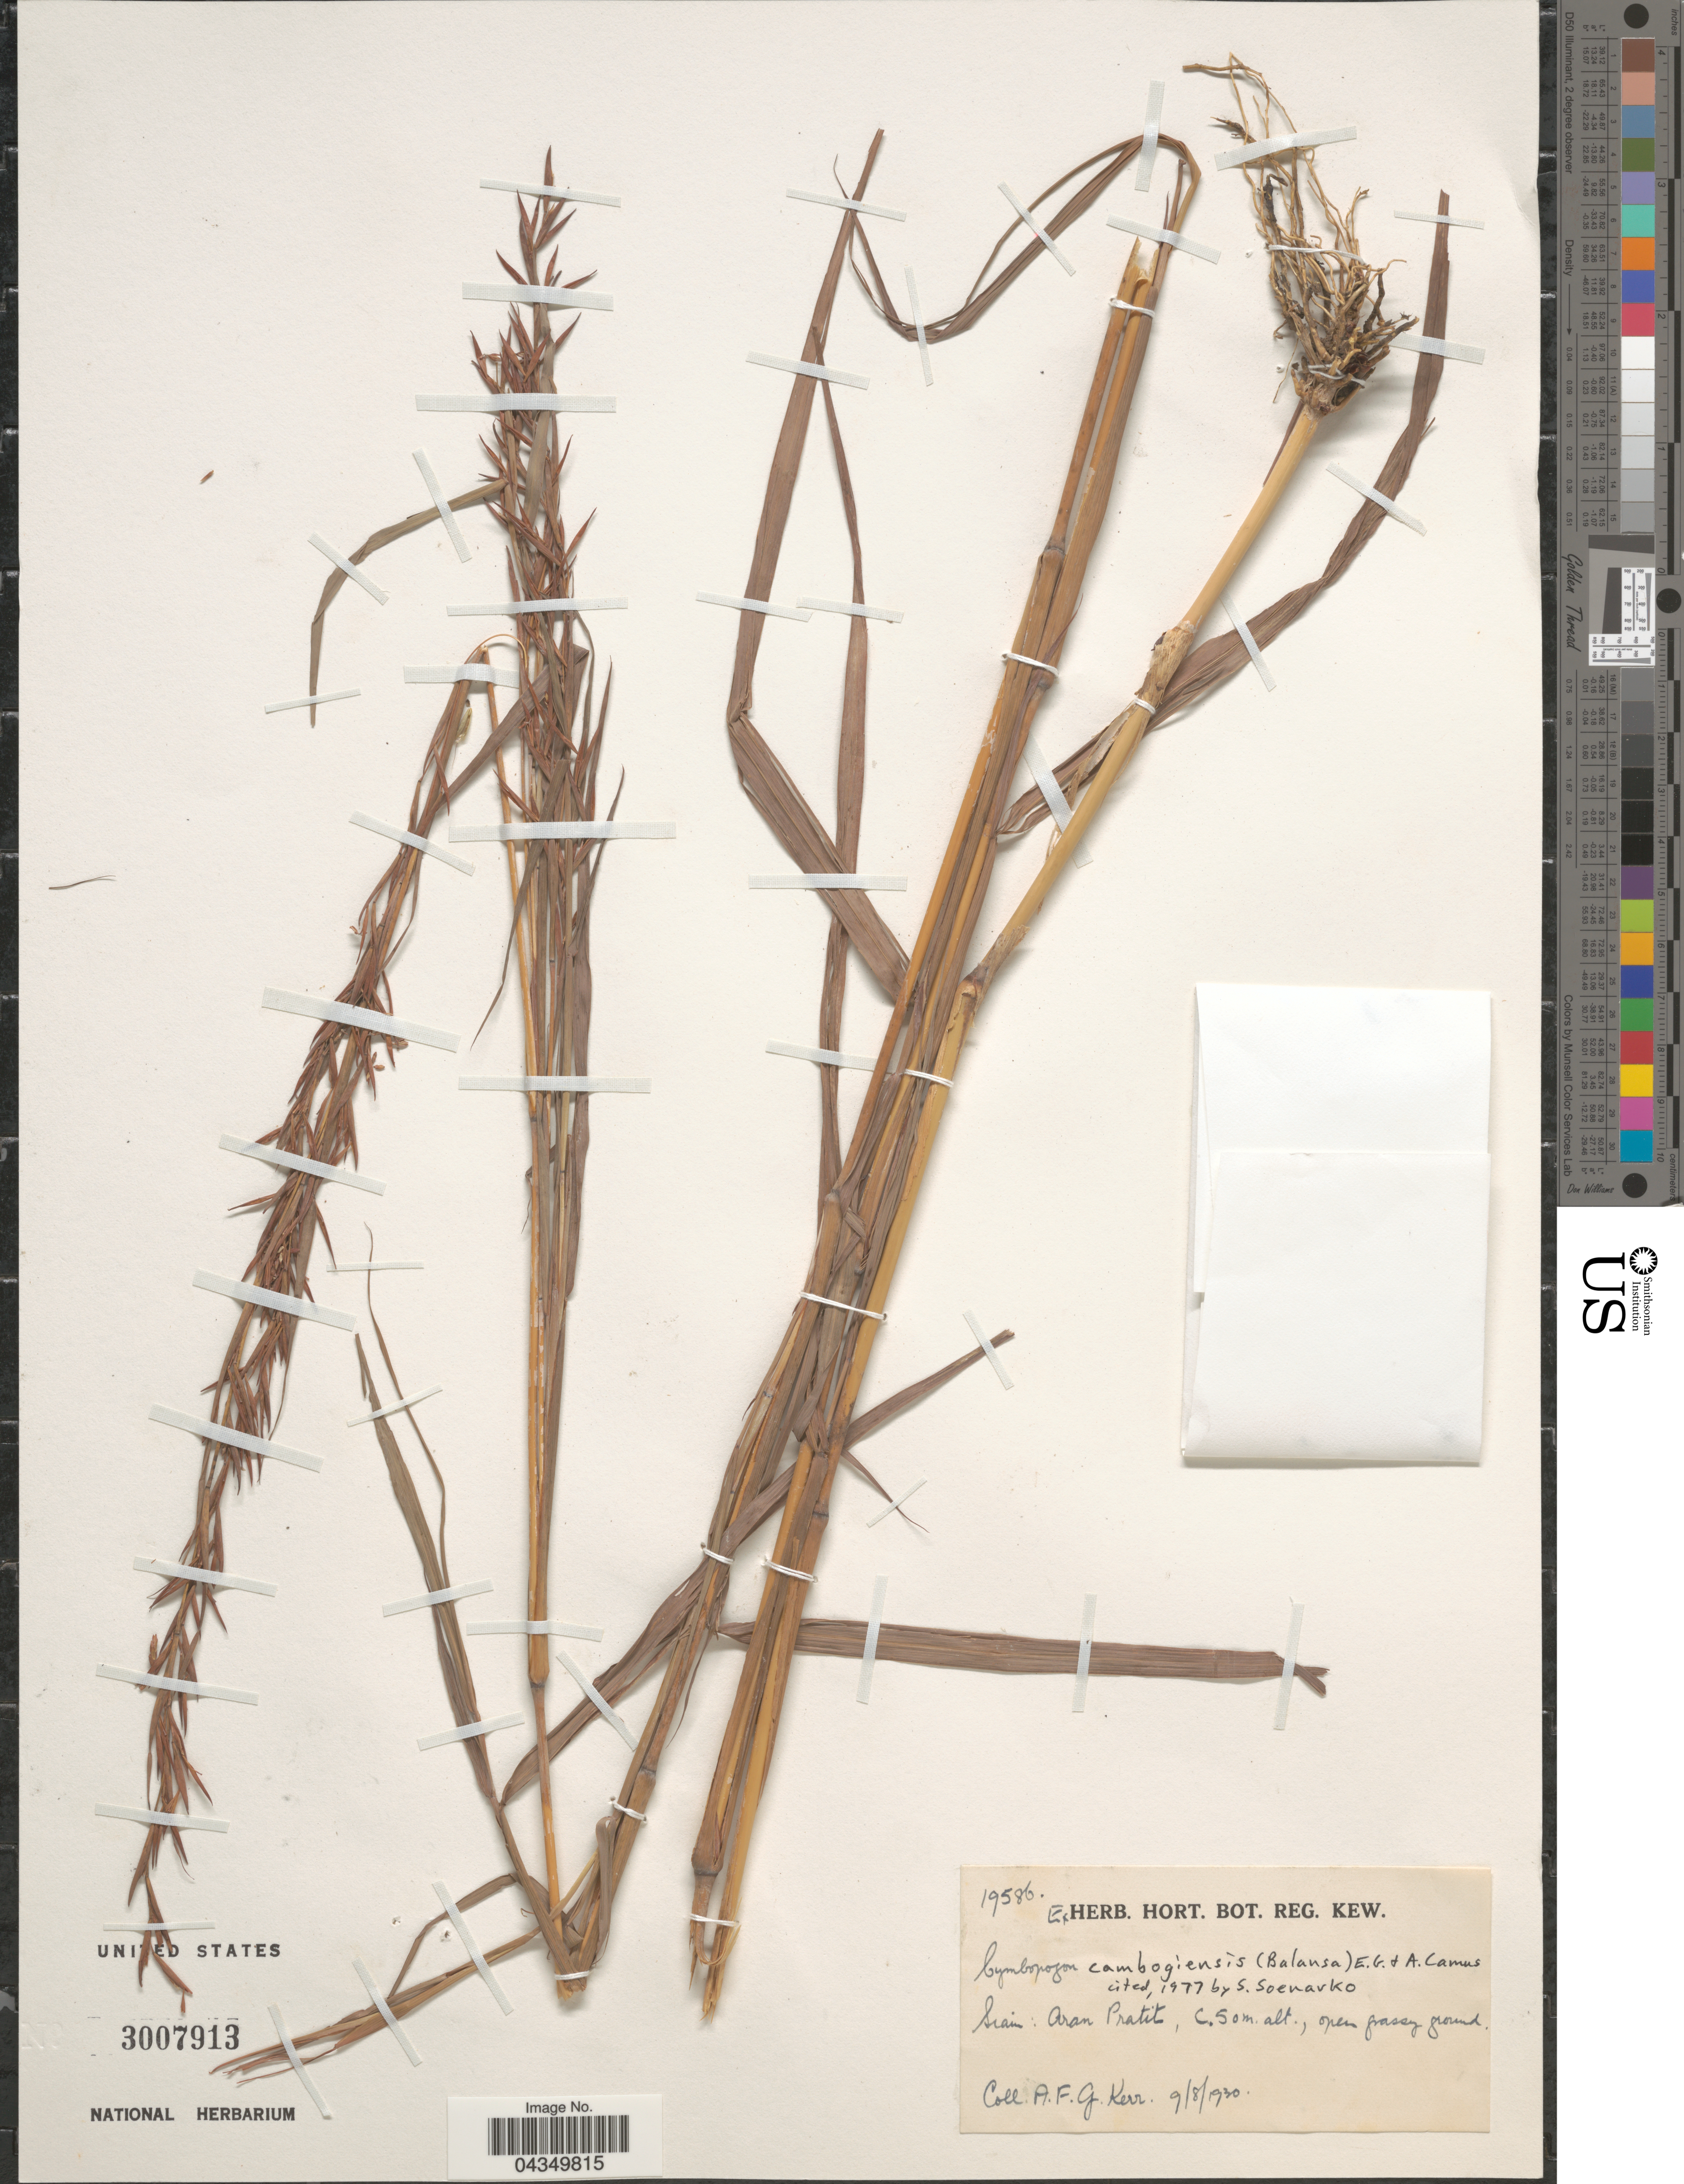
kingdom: Plantae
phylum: Tracheophyta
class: Liliopsida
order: Poales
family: Poaceae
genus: Cymbopogon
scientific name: Cymbopogon cambodgiensis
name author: E.G. Camus & A. Camus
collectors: A. F. G. Kerr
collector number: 19586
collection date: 1930-08-09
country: Thailand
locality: Siam: Aran Pratit.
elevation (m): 50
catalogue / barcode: US 3007913